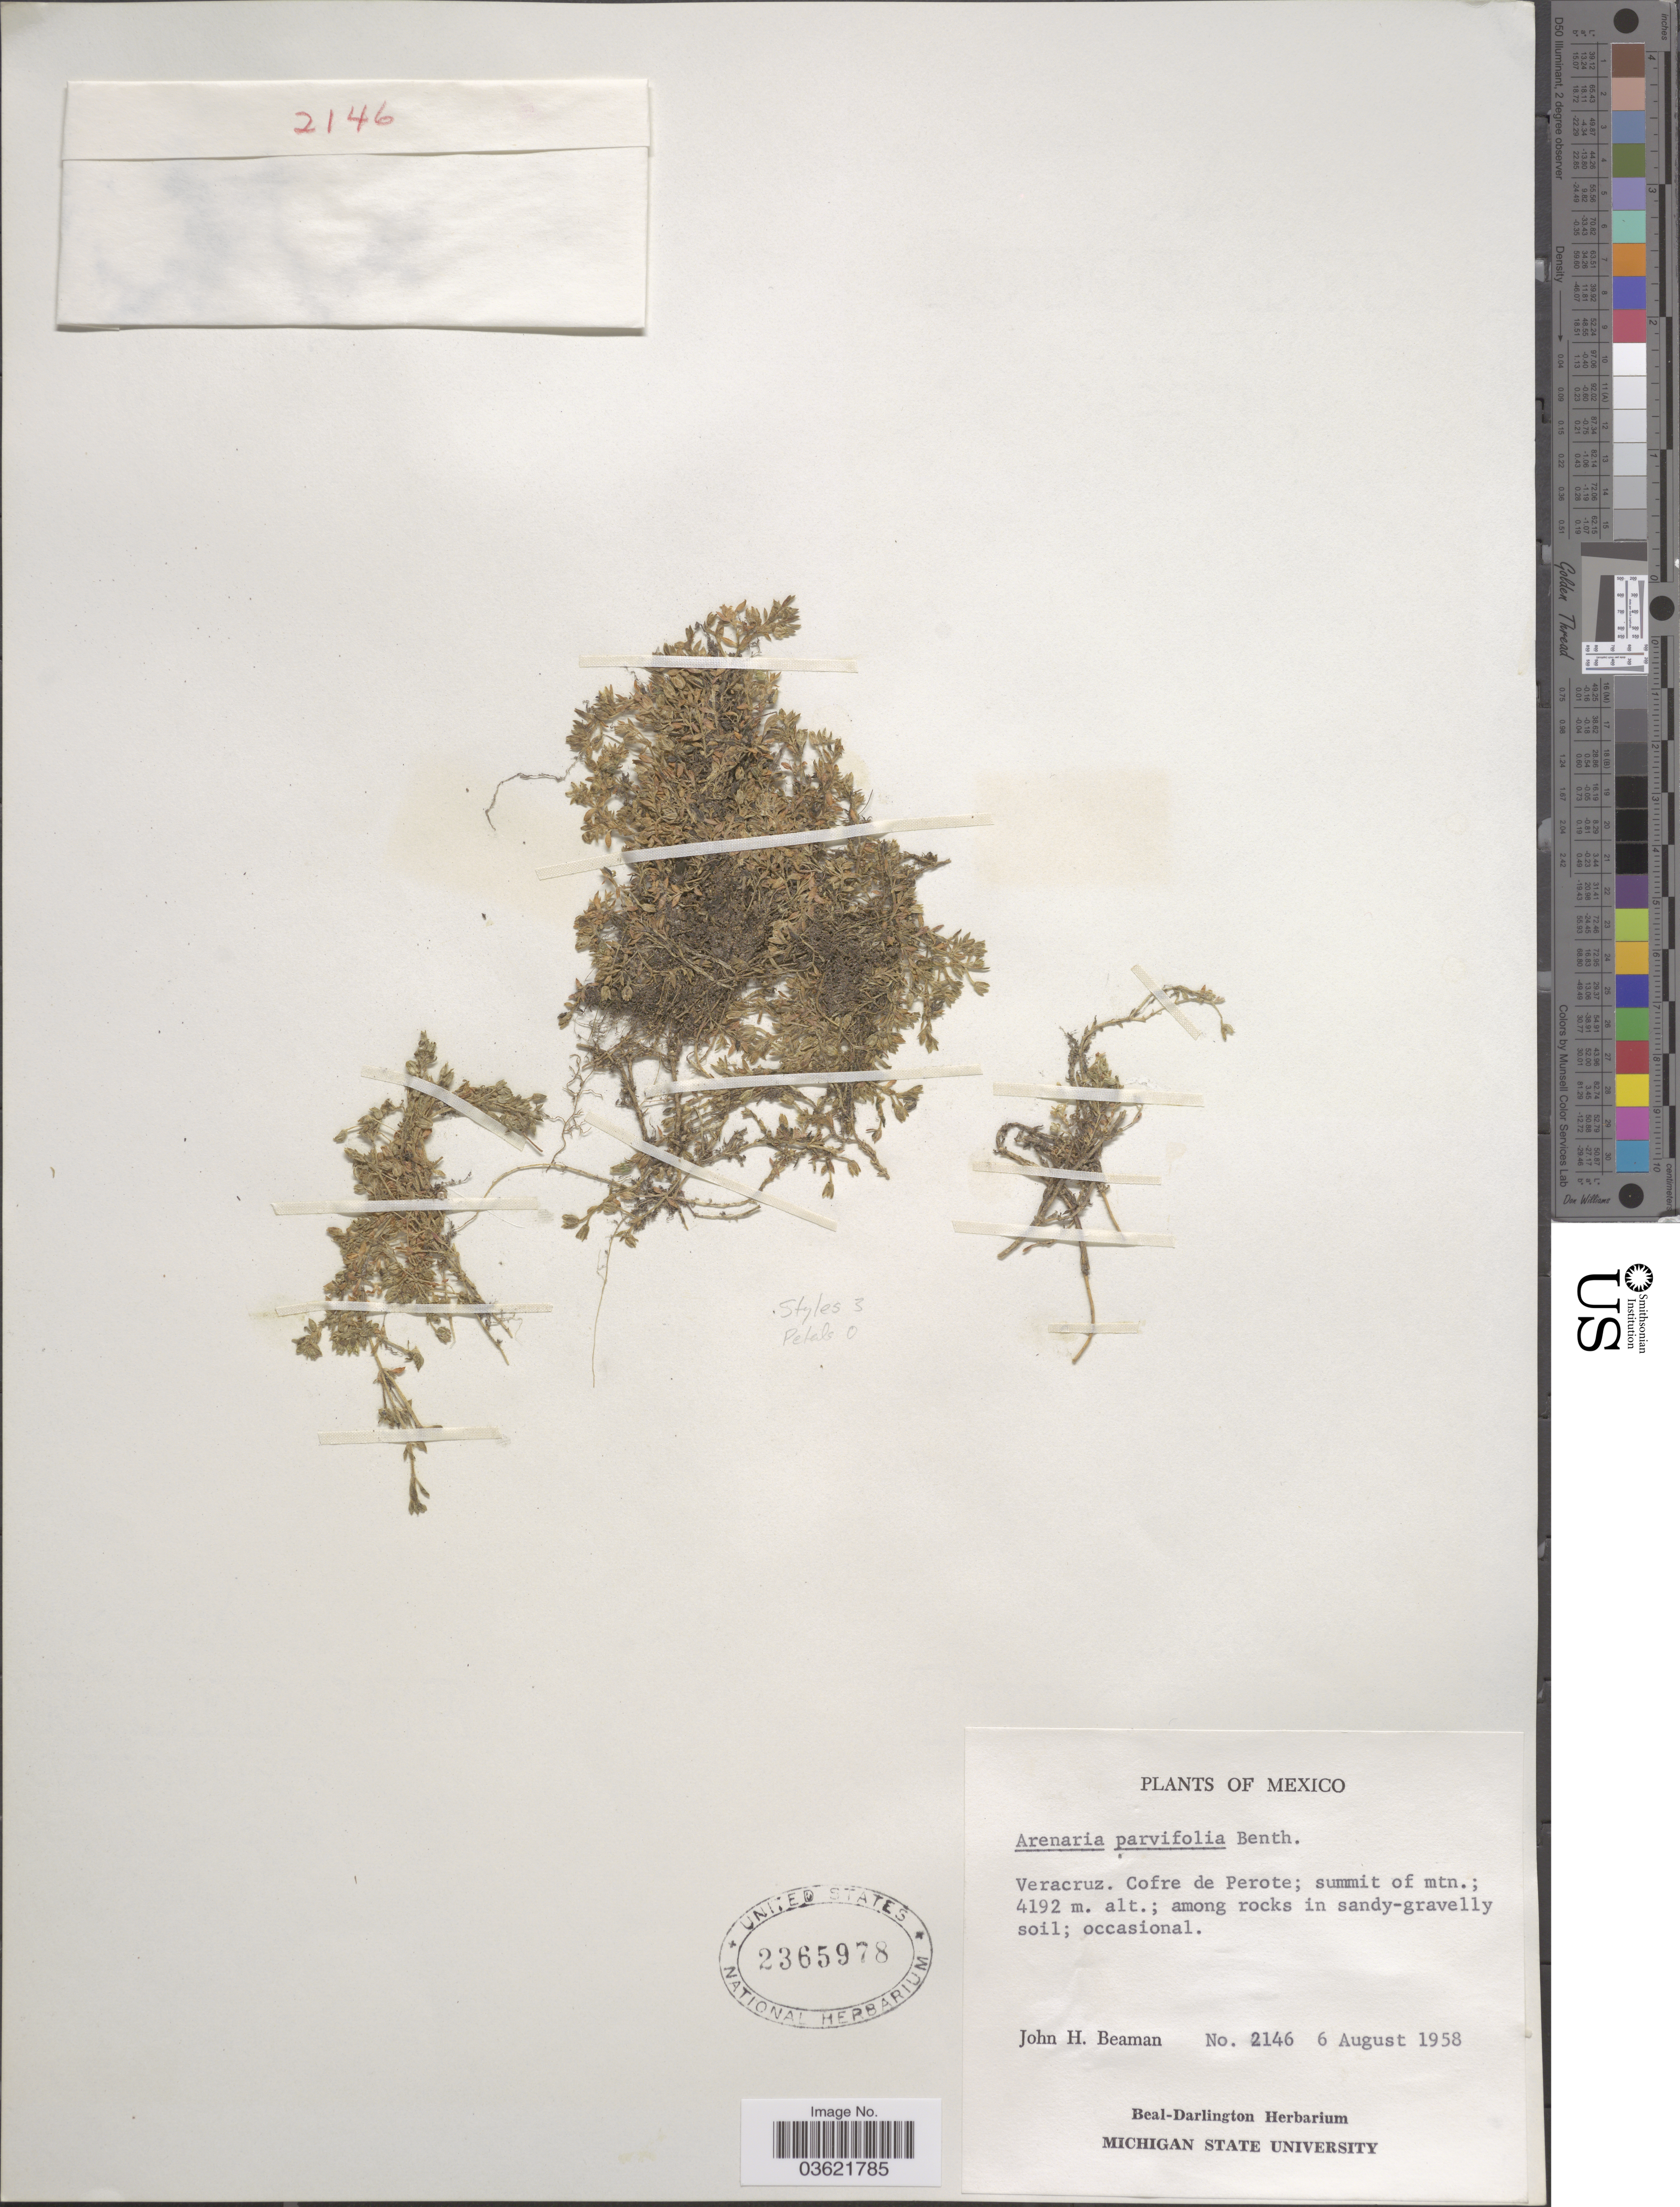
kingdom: Plantae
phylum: Tracheophyta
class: Magnoliopsida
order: Caryophyllales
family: Caryophyllaceae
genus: Arenaria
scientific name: Arenaria parvifolia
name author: Benth.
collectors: J. H. Beaman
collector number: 2146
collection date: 1958-08-06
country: Mexico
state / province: Veracruz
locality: Veracruz. Cofre de Perote; summit of mtn.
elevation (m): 4192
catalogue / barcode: US 2365978